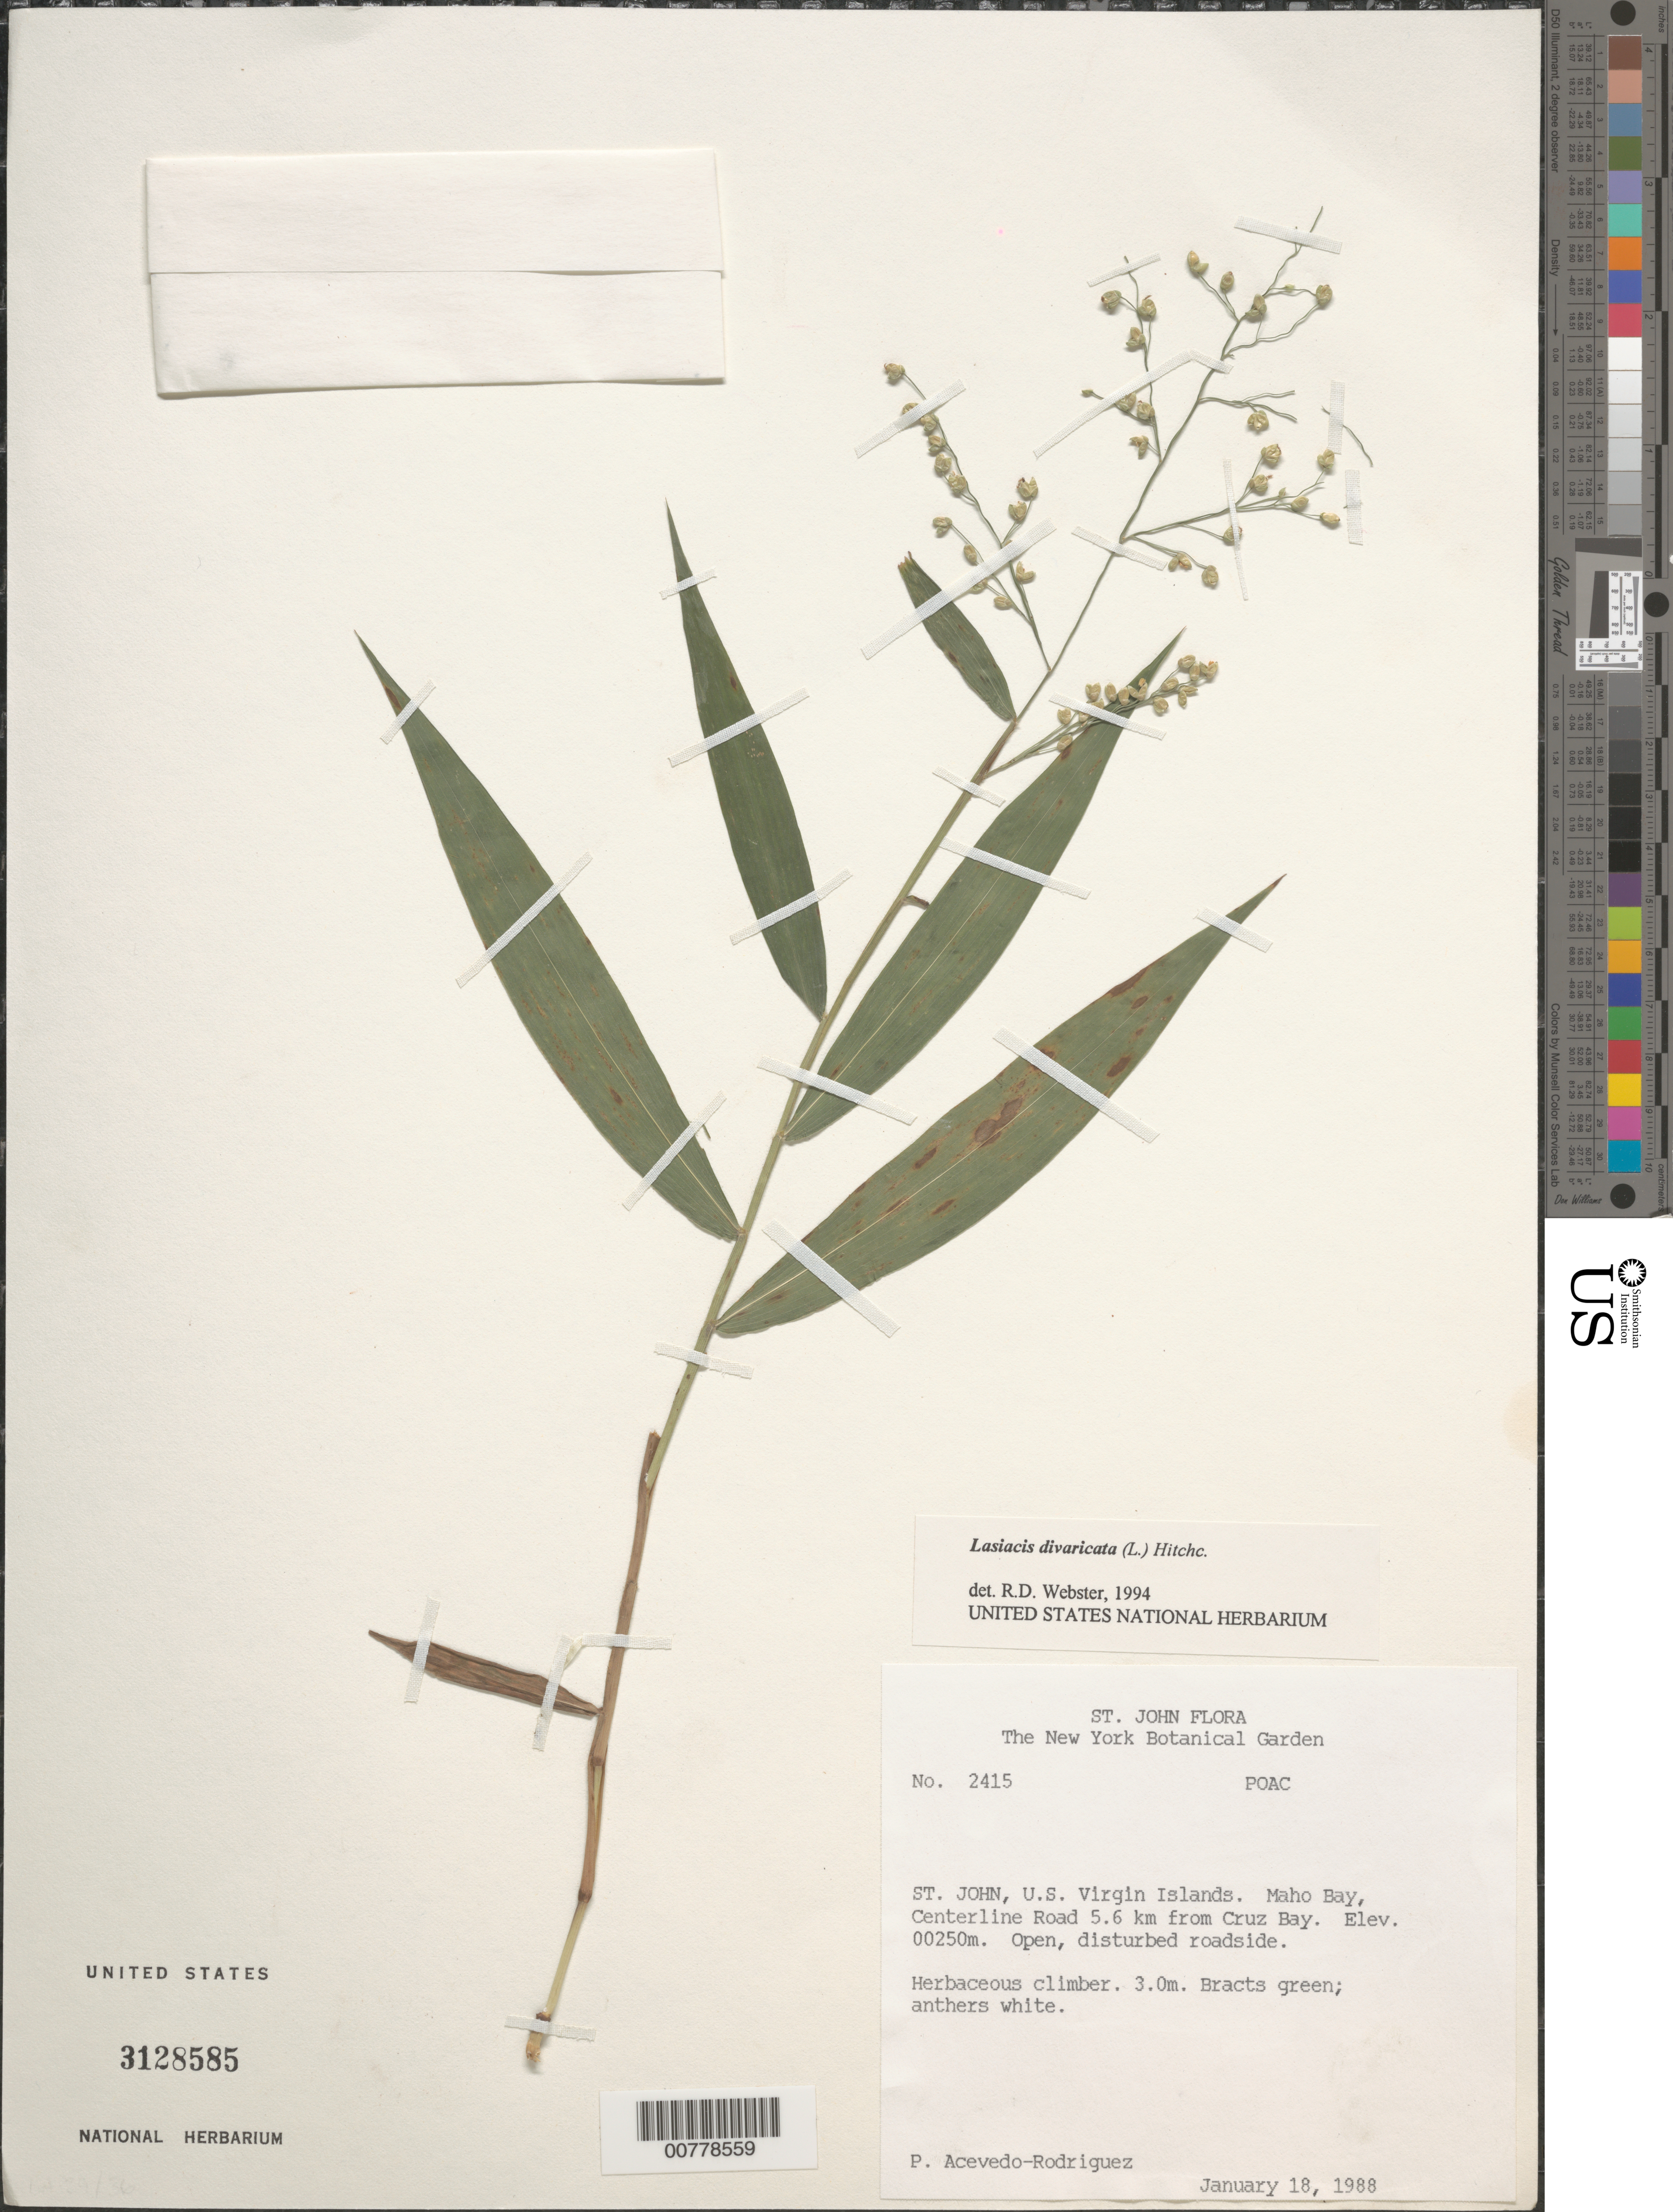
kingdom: Plantae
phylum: Tracheophyta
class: Liliopsida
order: Poales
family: Poaceae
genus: Lasiacis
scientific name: Lasiacis divaricata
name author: (L.) Hitchc.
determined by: Webster, Robert D.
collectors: P. Acevedo-Rodr.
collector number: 2415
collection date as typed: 18 Jan 1988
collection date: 1988-01-18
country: U.S. Virgin Islands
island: St. John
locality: Maho Bay Quarter: Center Line Road 5.6 km from Cruz Bay.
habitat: Open, disturbed roadside.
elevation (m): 250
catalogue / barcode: US 3128585